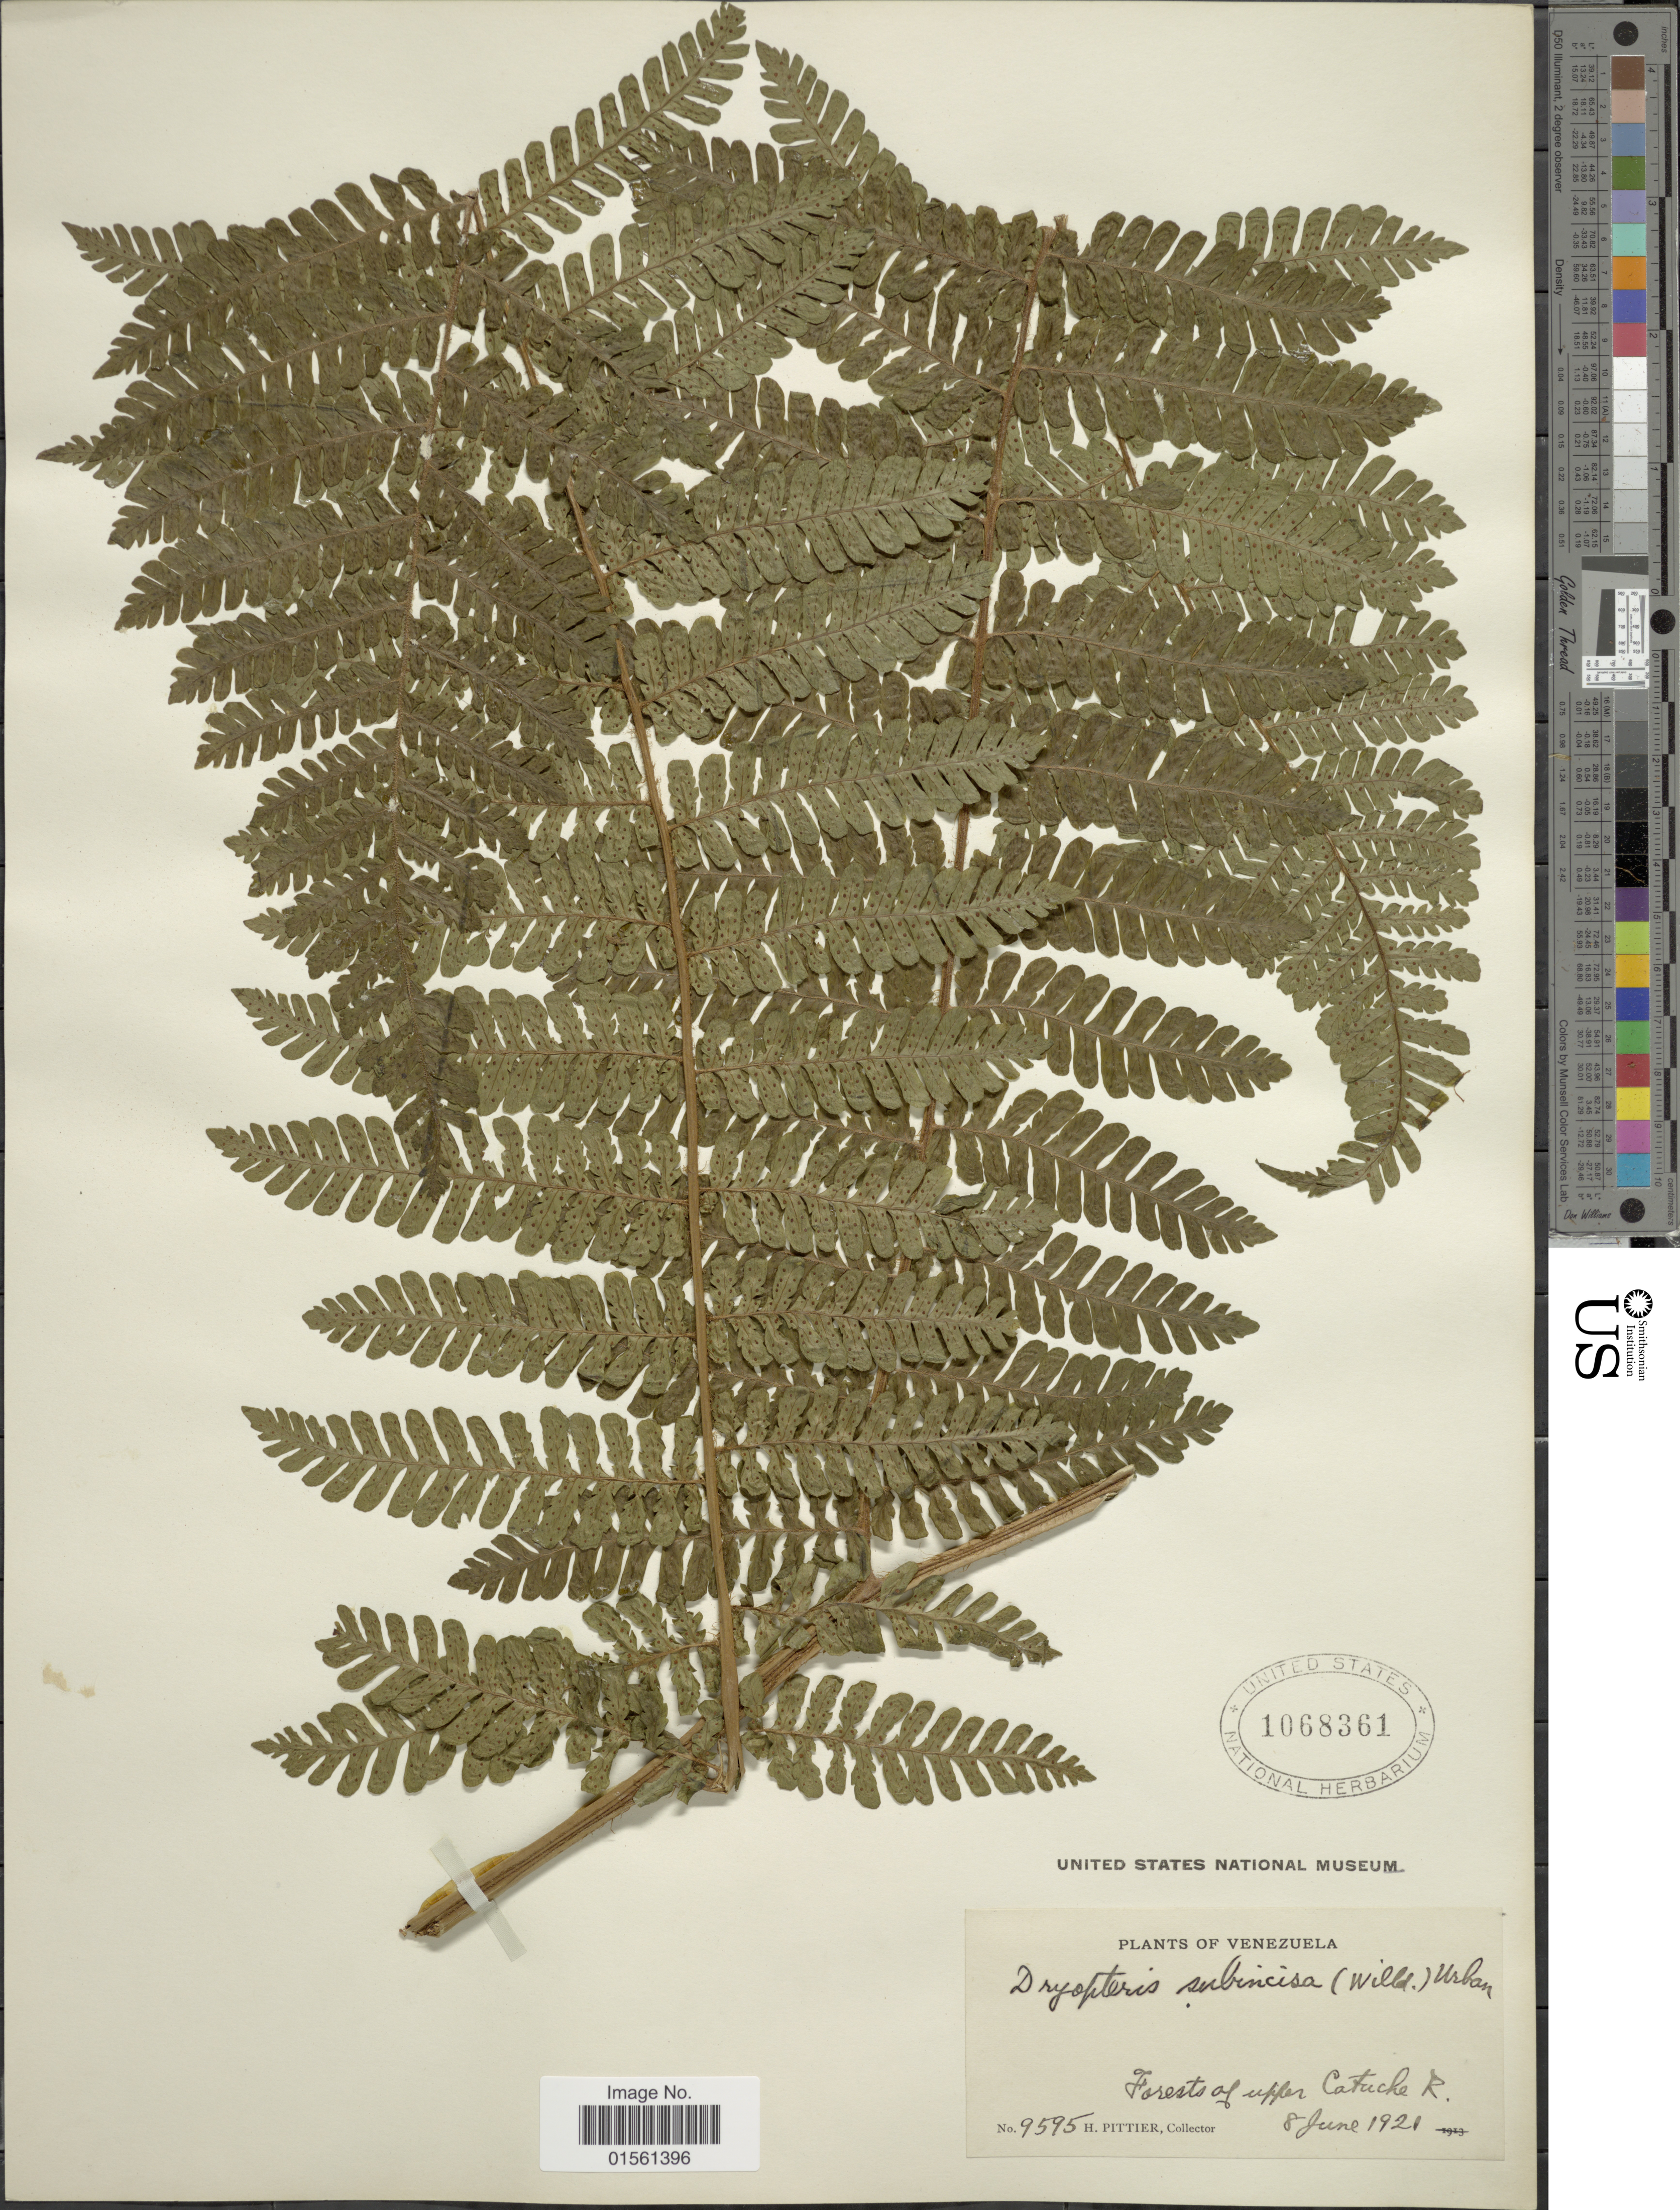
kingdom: Plantae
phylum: Tracheophyta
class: Polypodiopsida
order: Polypodiales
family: Dryopteridaceae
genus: Megalastrum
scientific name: Megalastrum subincisum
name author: (Willd.) A.R. Sm. & R.C. Moran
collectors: H. F. Pittier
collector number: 9595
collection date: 1921-06-08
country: Venezuela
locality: Forests of upper Catuche R.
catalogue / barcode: US 1068361